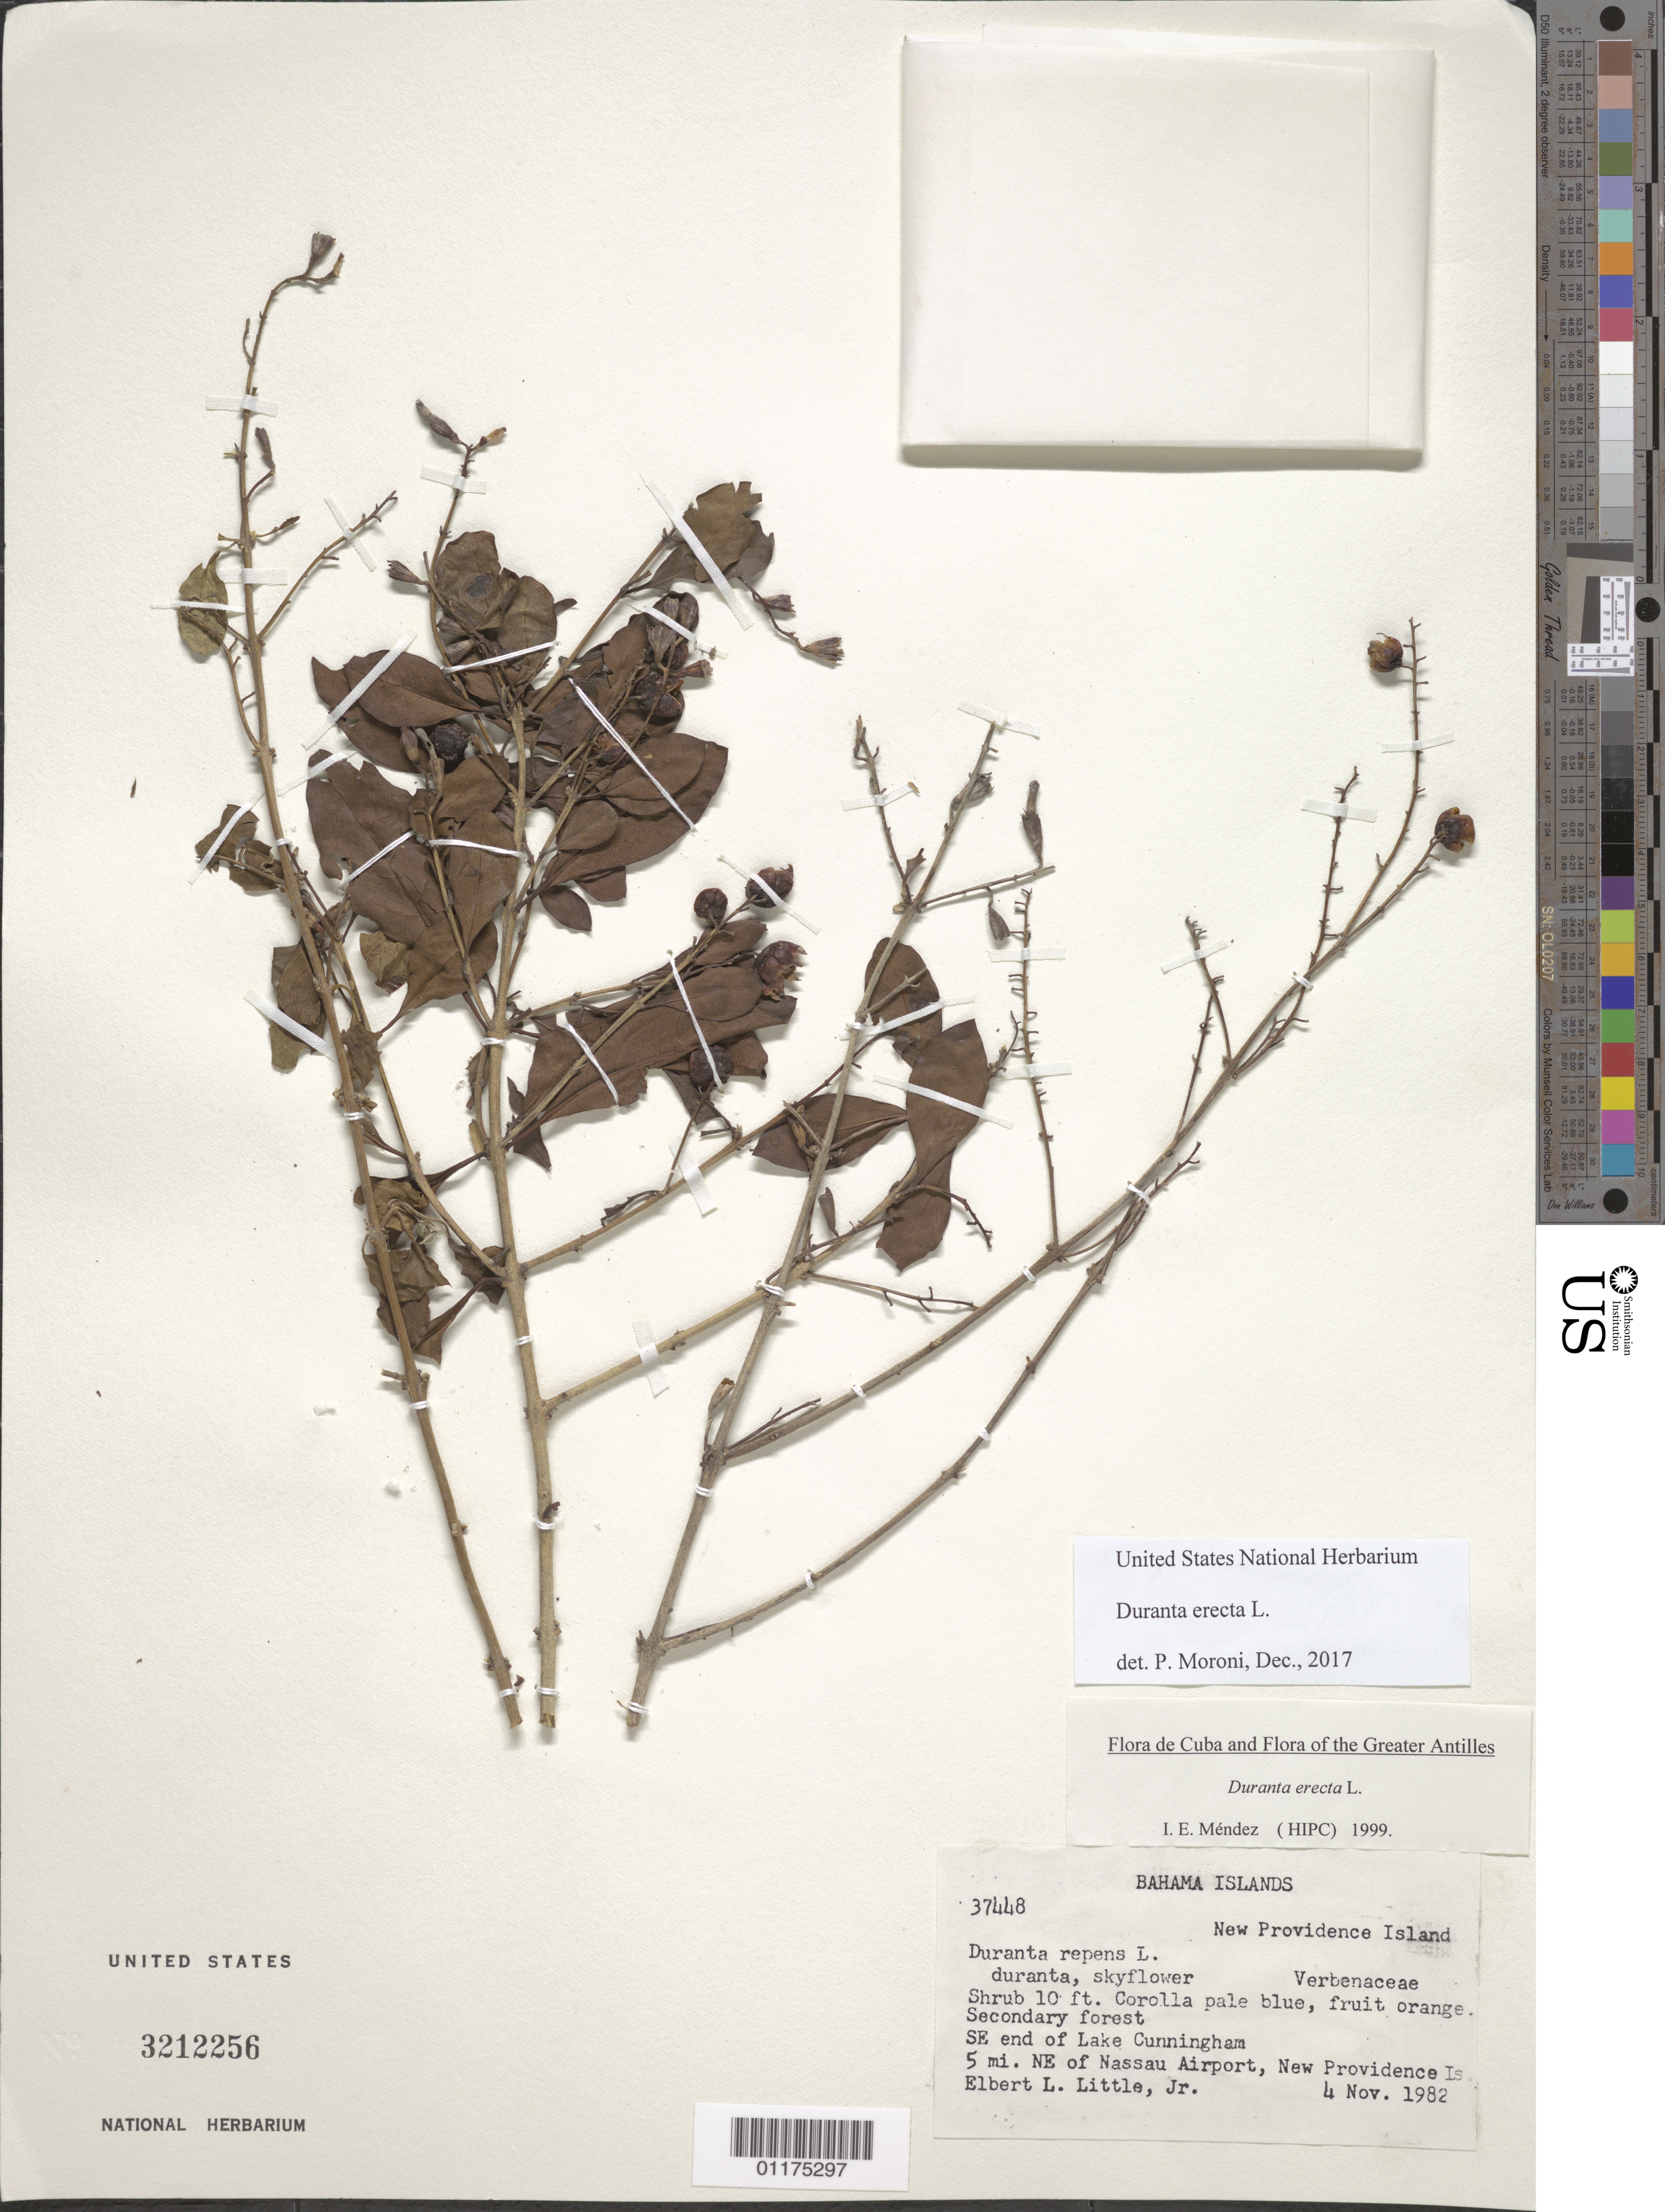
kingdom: Plantae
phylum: Tracheophyta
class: Magnoliopsida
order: Lamiales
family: Verbenaceae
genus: Duranta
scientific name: Duranta erecta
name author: L.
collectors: E. L. Little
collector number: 37448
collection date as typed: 04 Nov 1982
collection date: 1982-11-04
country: Bahamas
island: New Providence I.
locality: SE end of Lake Cunningham, Secondary forest; 5mi NE of Nassua Airport,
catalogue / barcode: US 3212256